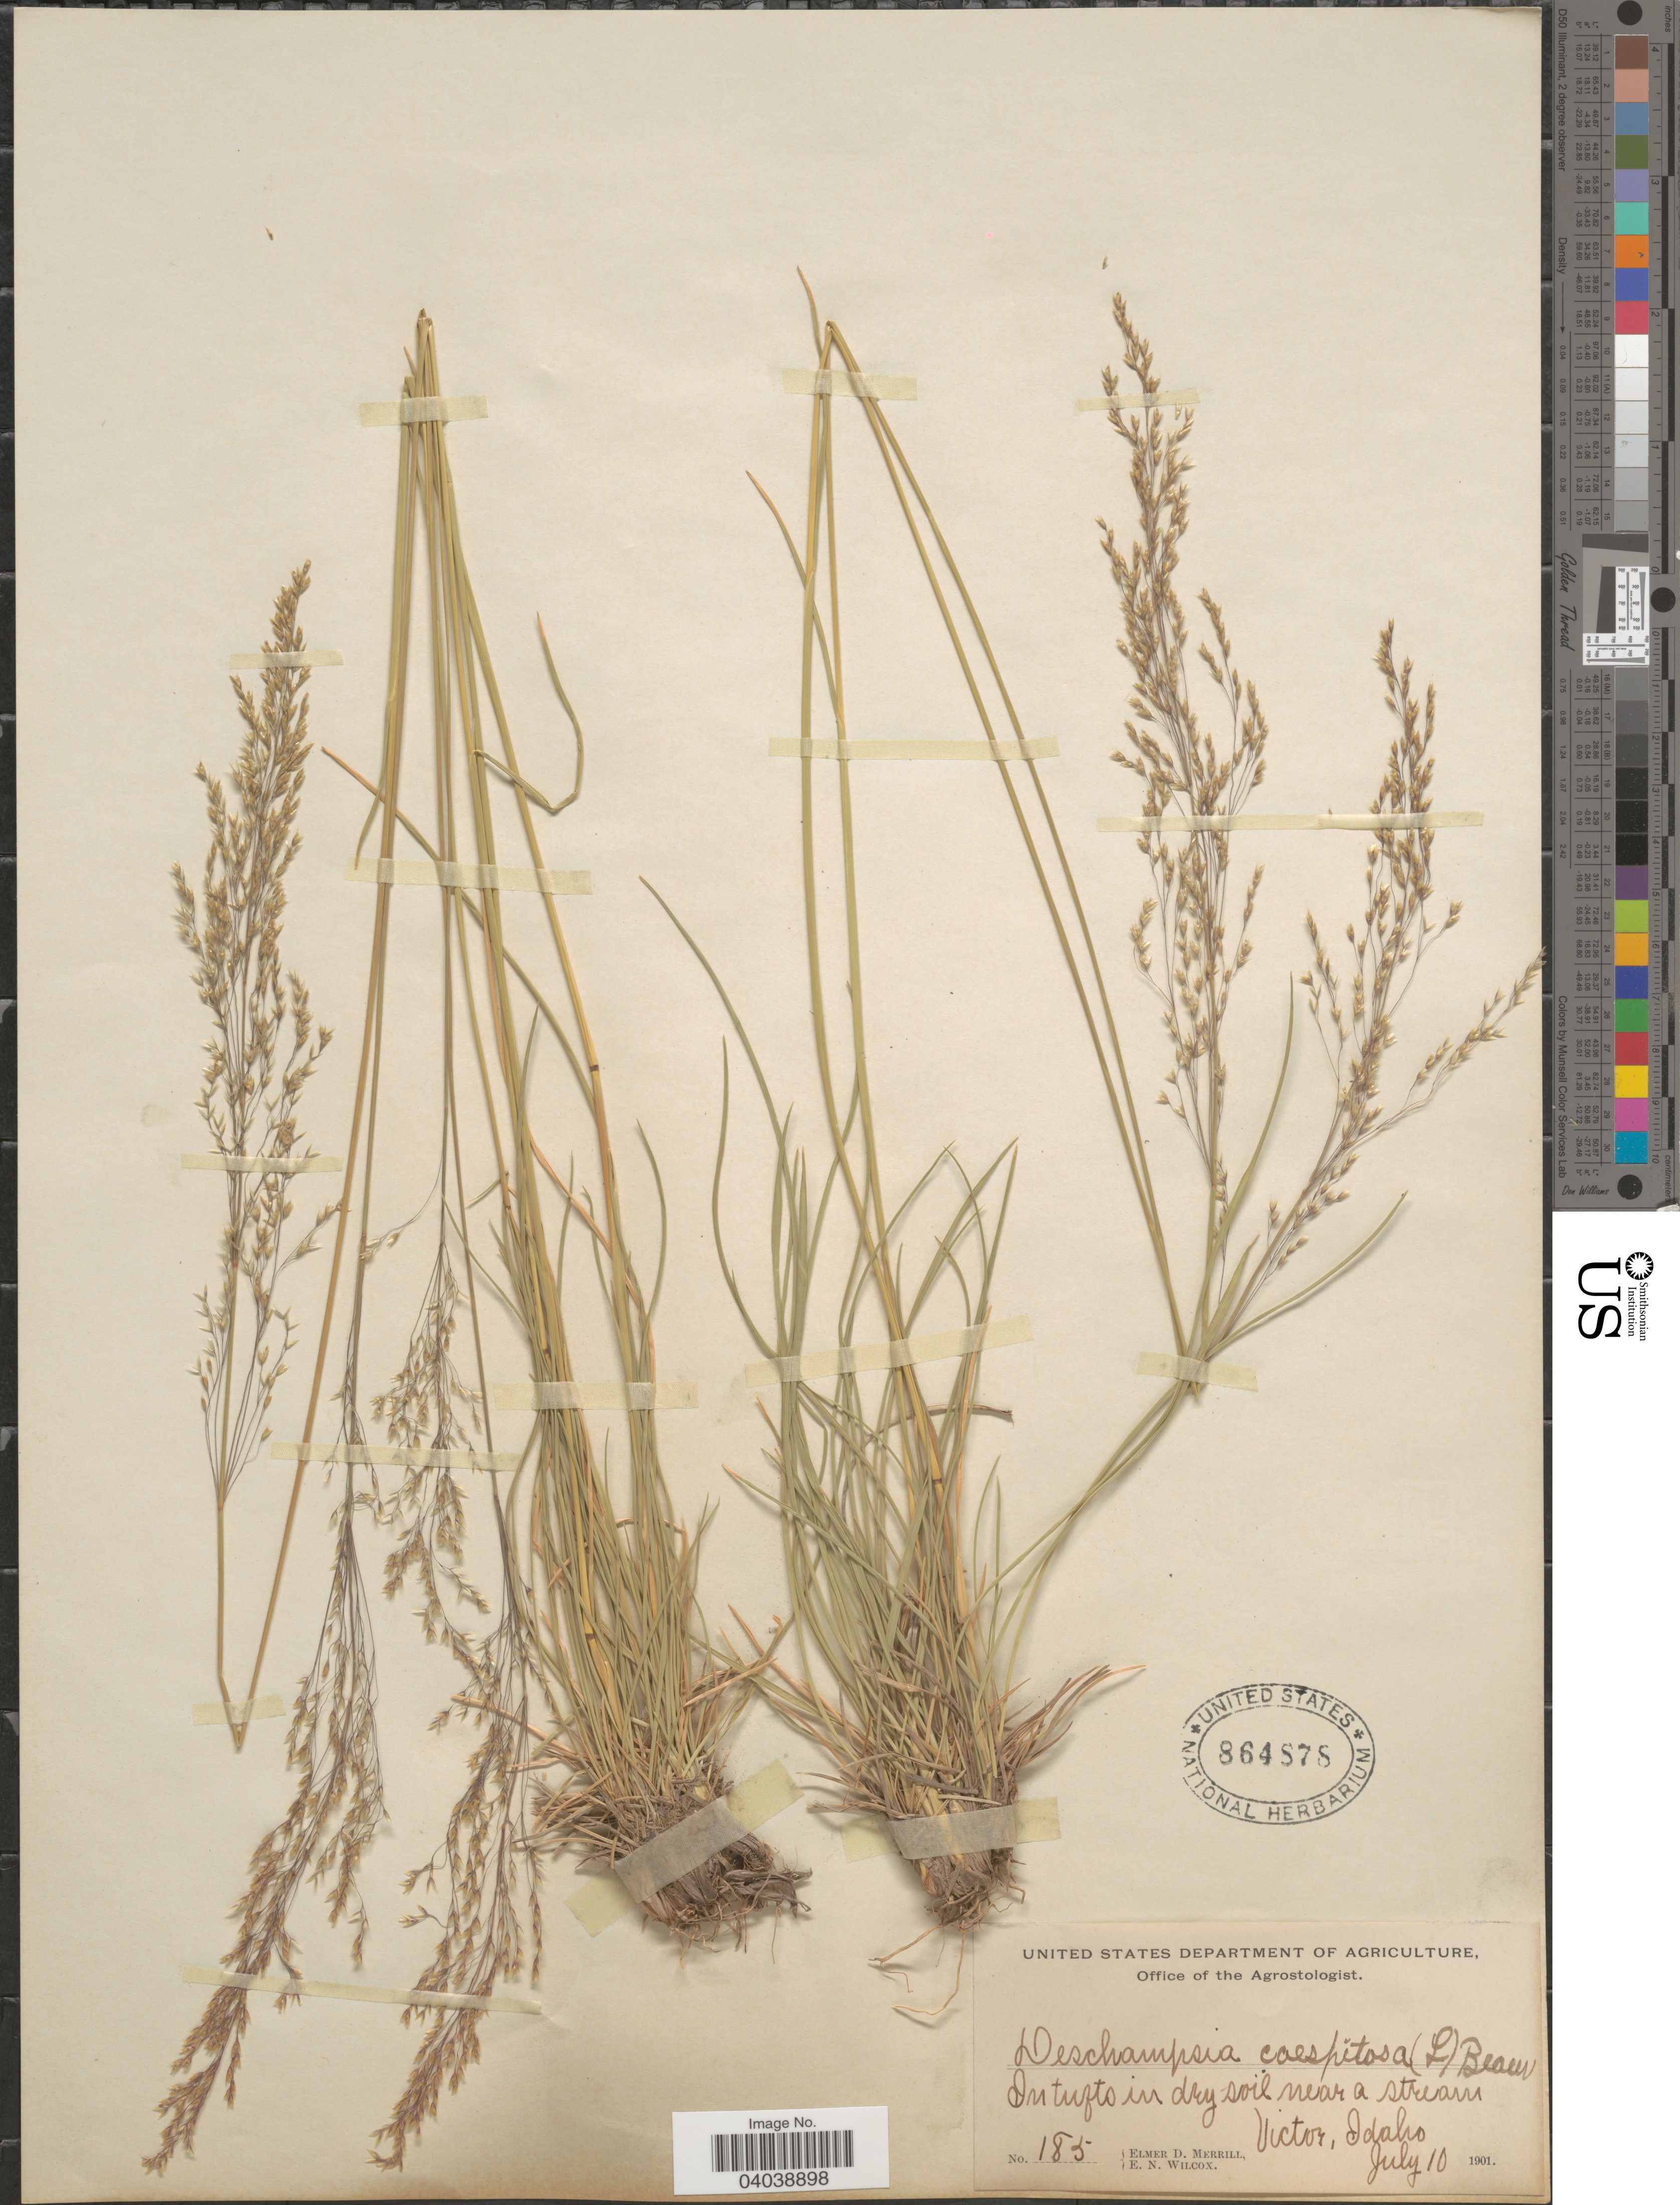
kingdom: Plantae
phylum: Tracheophyta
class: Liliopsida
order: Poales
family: Poaceae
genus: Deschampsia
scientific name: Deschampsia cespitosa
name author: (L.) P. Beauv.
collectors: E. D. Merrill & E. Wilcox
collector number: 185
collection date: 1901-07-10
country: United States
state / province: Idaho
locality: In tufts in dry soil near a stream Victor.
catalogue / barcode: US 864878